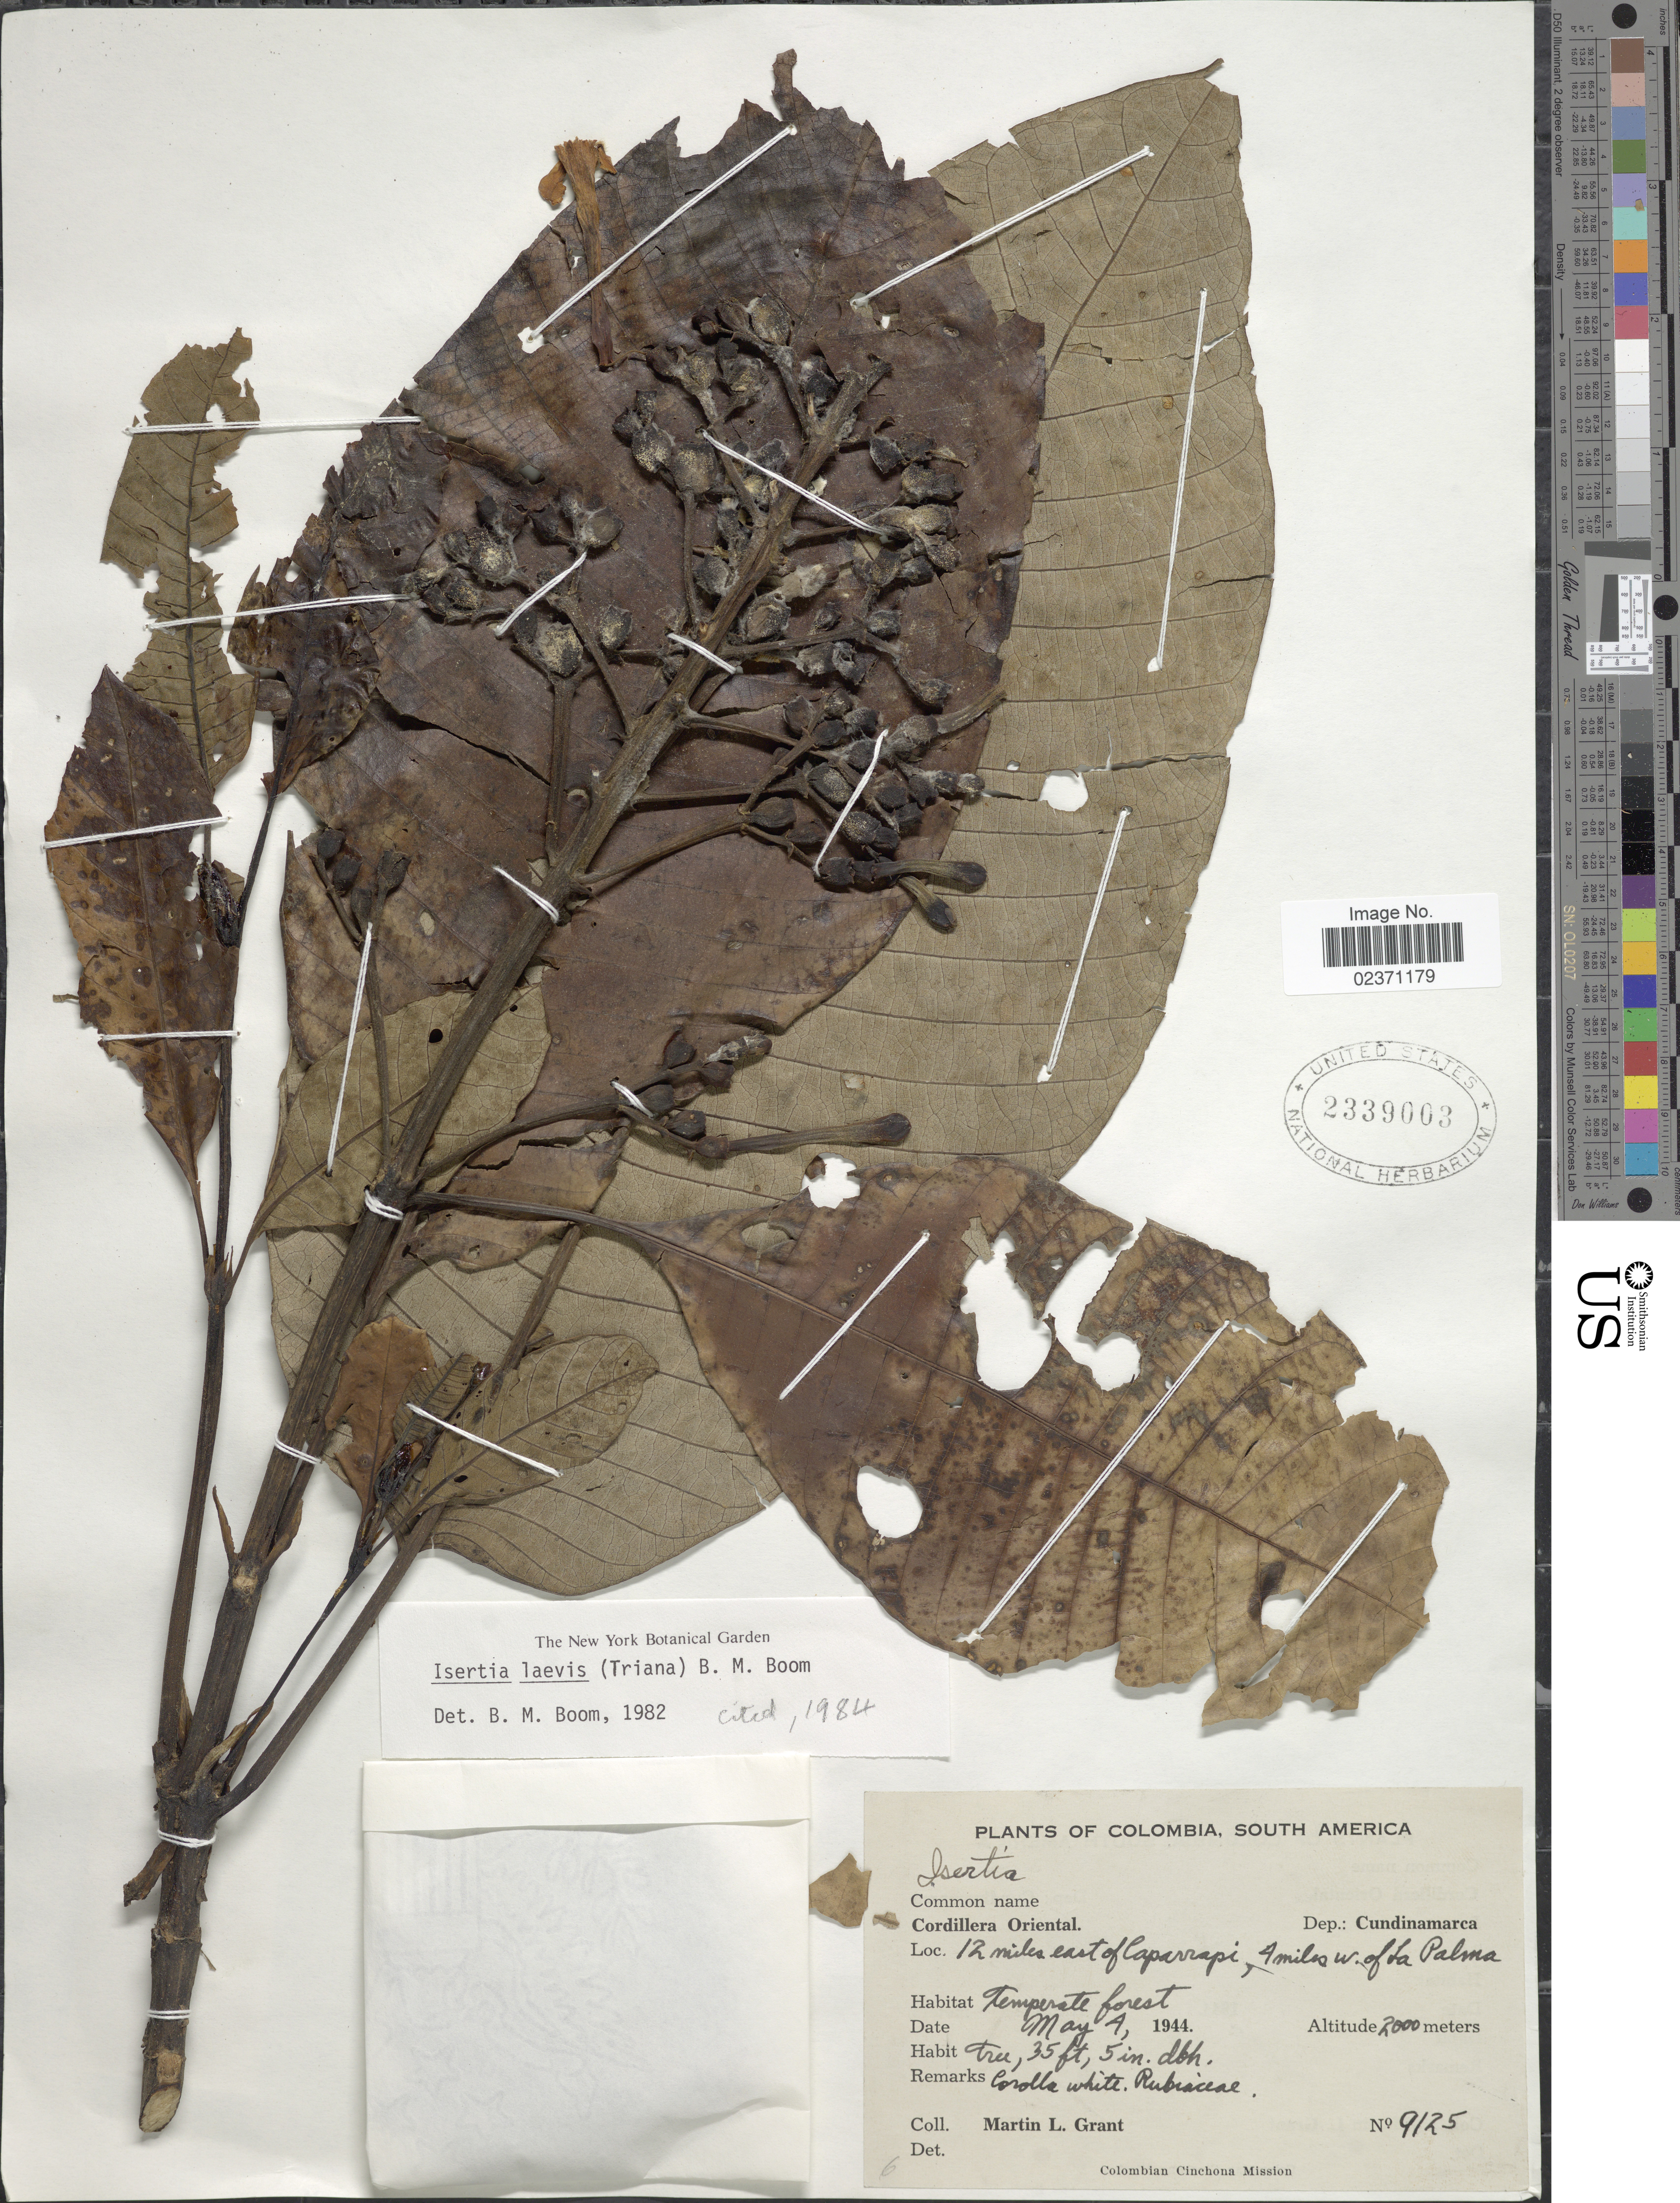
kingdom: Plantae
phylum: Tracheophyta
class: Magnoliopsida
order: Gentianales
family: Rubiaceae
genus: Isertia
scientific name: Isertia laevis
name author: (Triana) B.M. Boom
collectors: M. L. Grant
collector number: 9125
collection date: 1944-05-04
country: Colombia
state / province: Cundinamarca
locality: Cordillera Oriental. Dep.: Cundinamarca, 12 miles east of Caparrapi, 4 miles W. of La Palma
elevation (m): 2000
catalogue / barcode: US 2339003